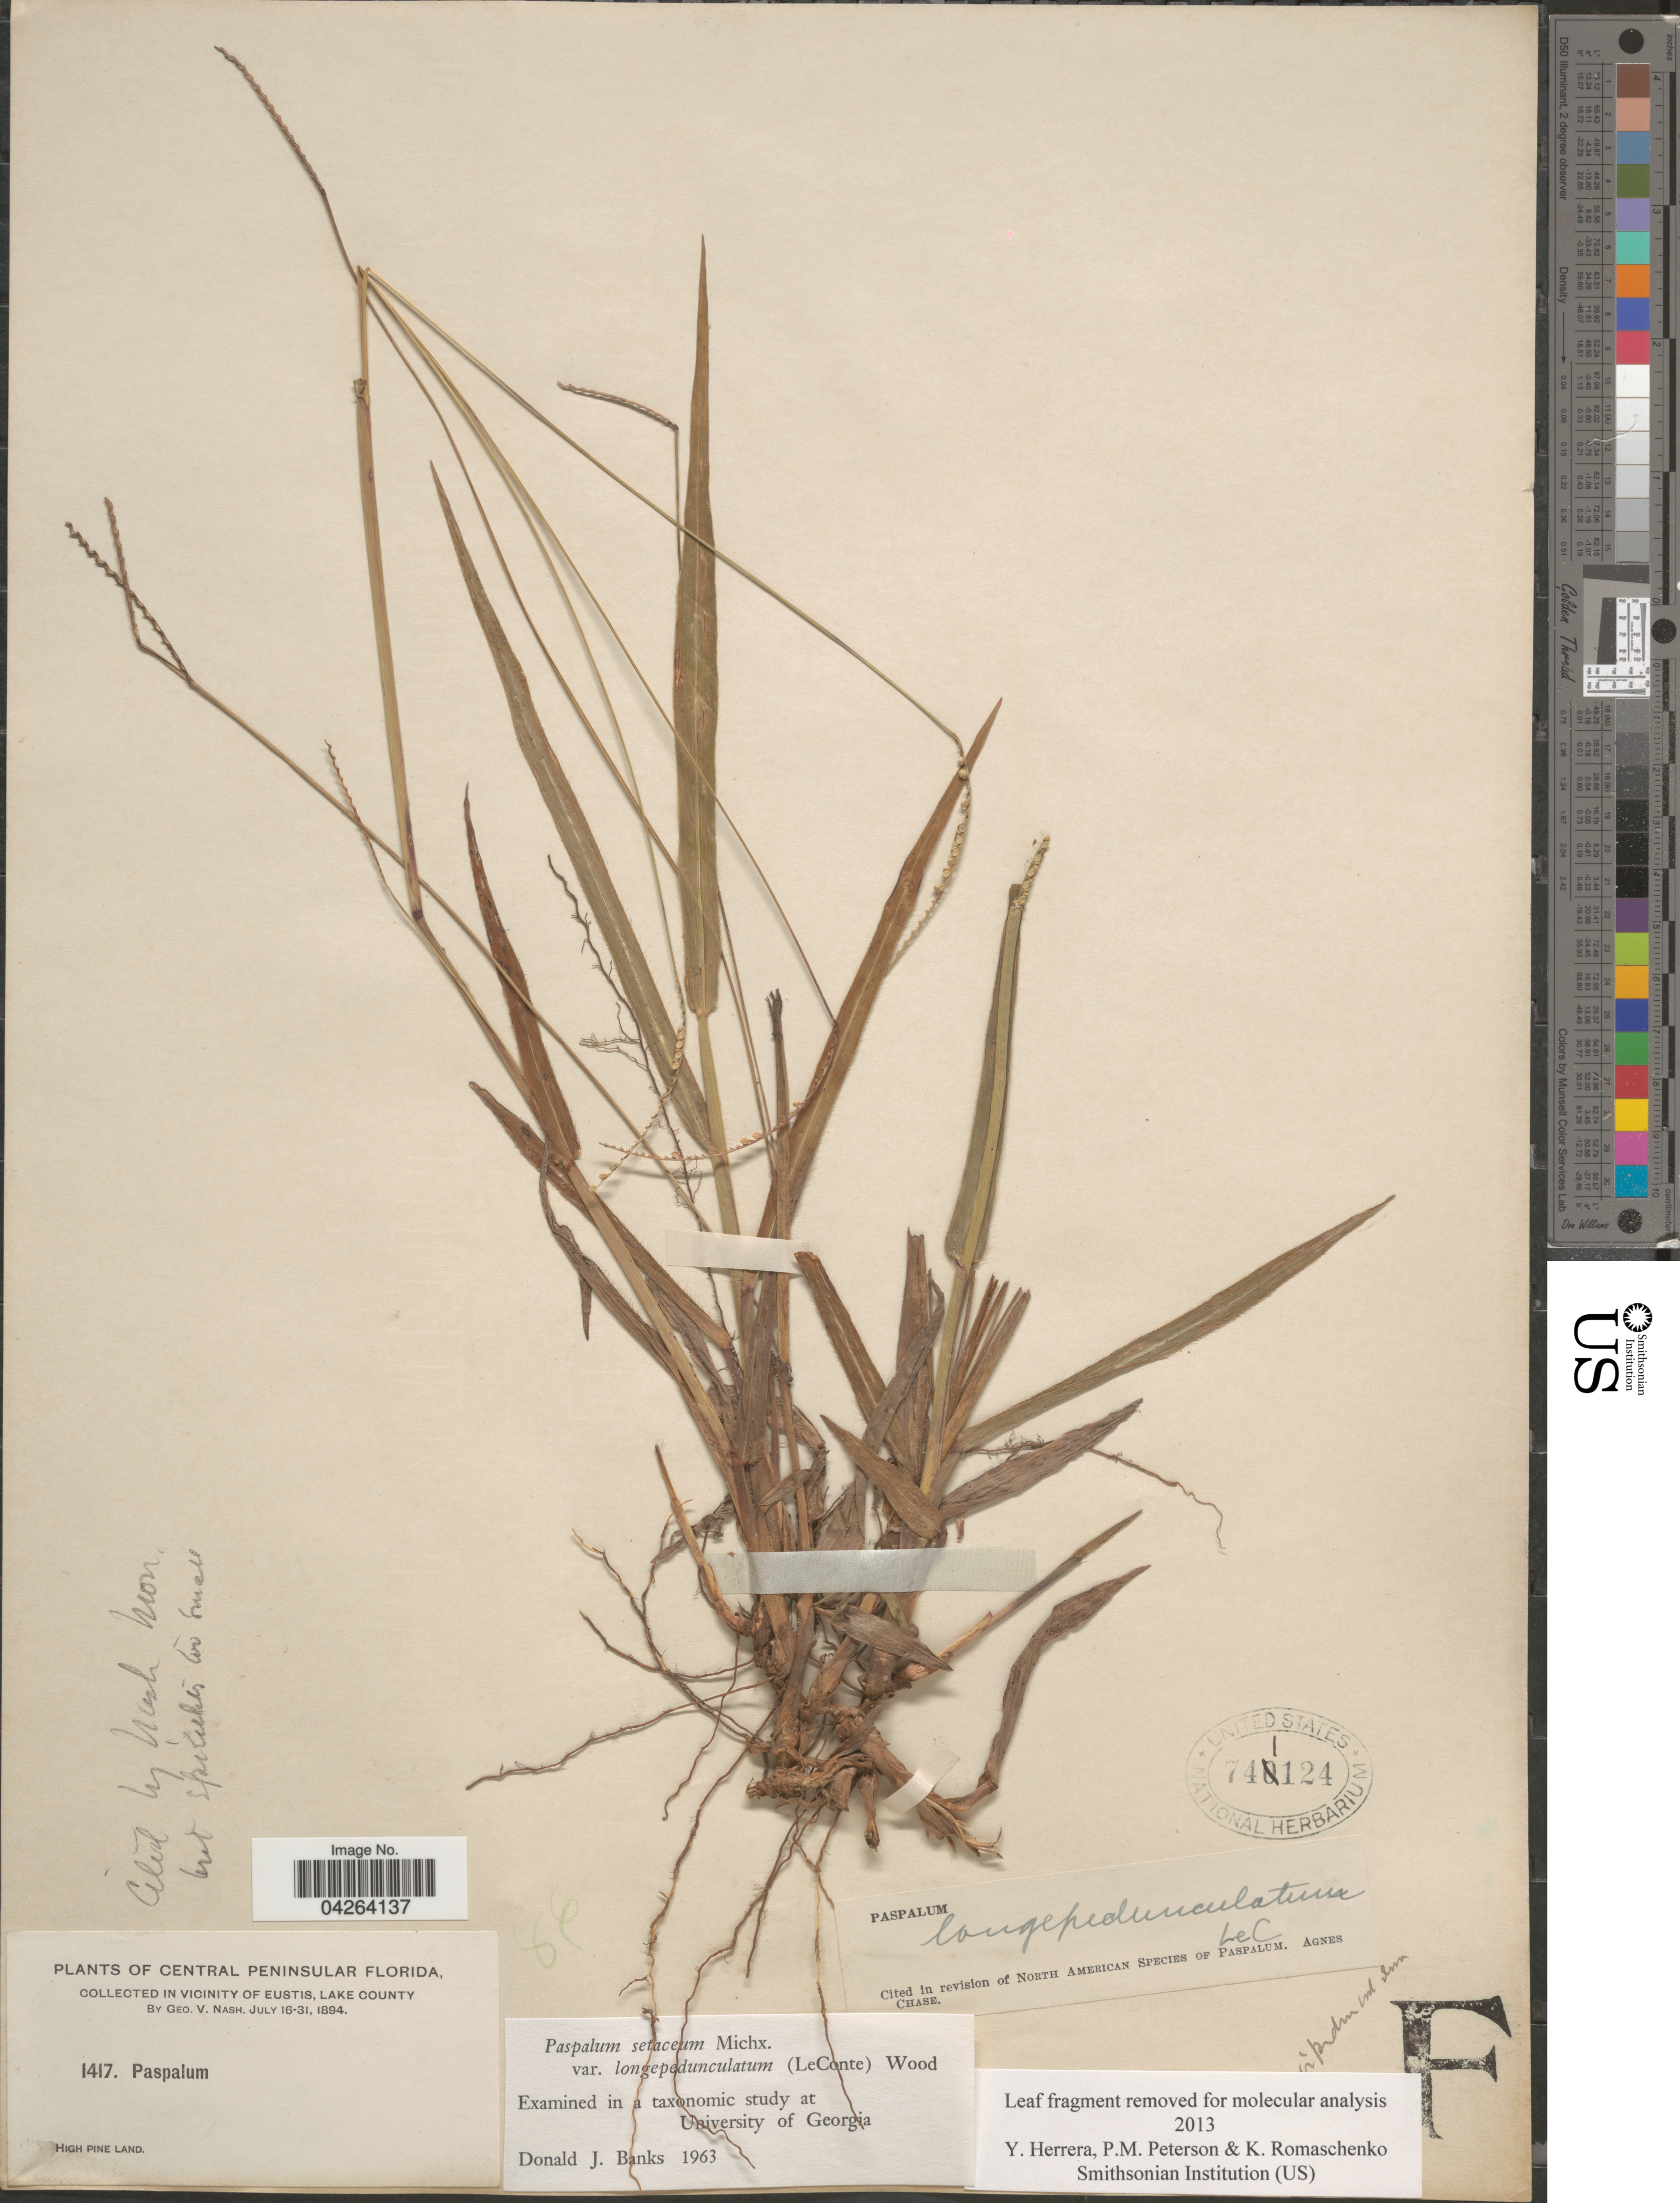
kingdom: Plantae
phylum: Tracheophyta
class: Liliopsida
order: Poales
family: Poaceae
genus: Paspalum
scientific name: Paspalum setaceum var. longipedunculatum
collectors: G. V. Nash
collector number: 1417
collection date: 1894-07-16/1894-07-31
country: United States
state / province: Florida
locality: Central Peninsular Florida. In vicinity of Eustis, Lake County. High Pine Land.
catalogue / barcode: US 741124